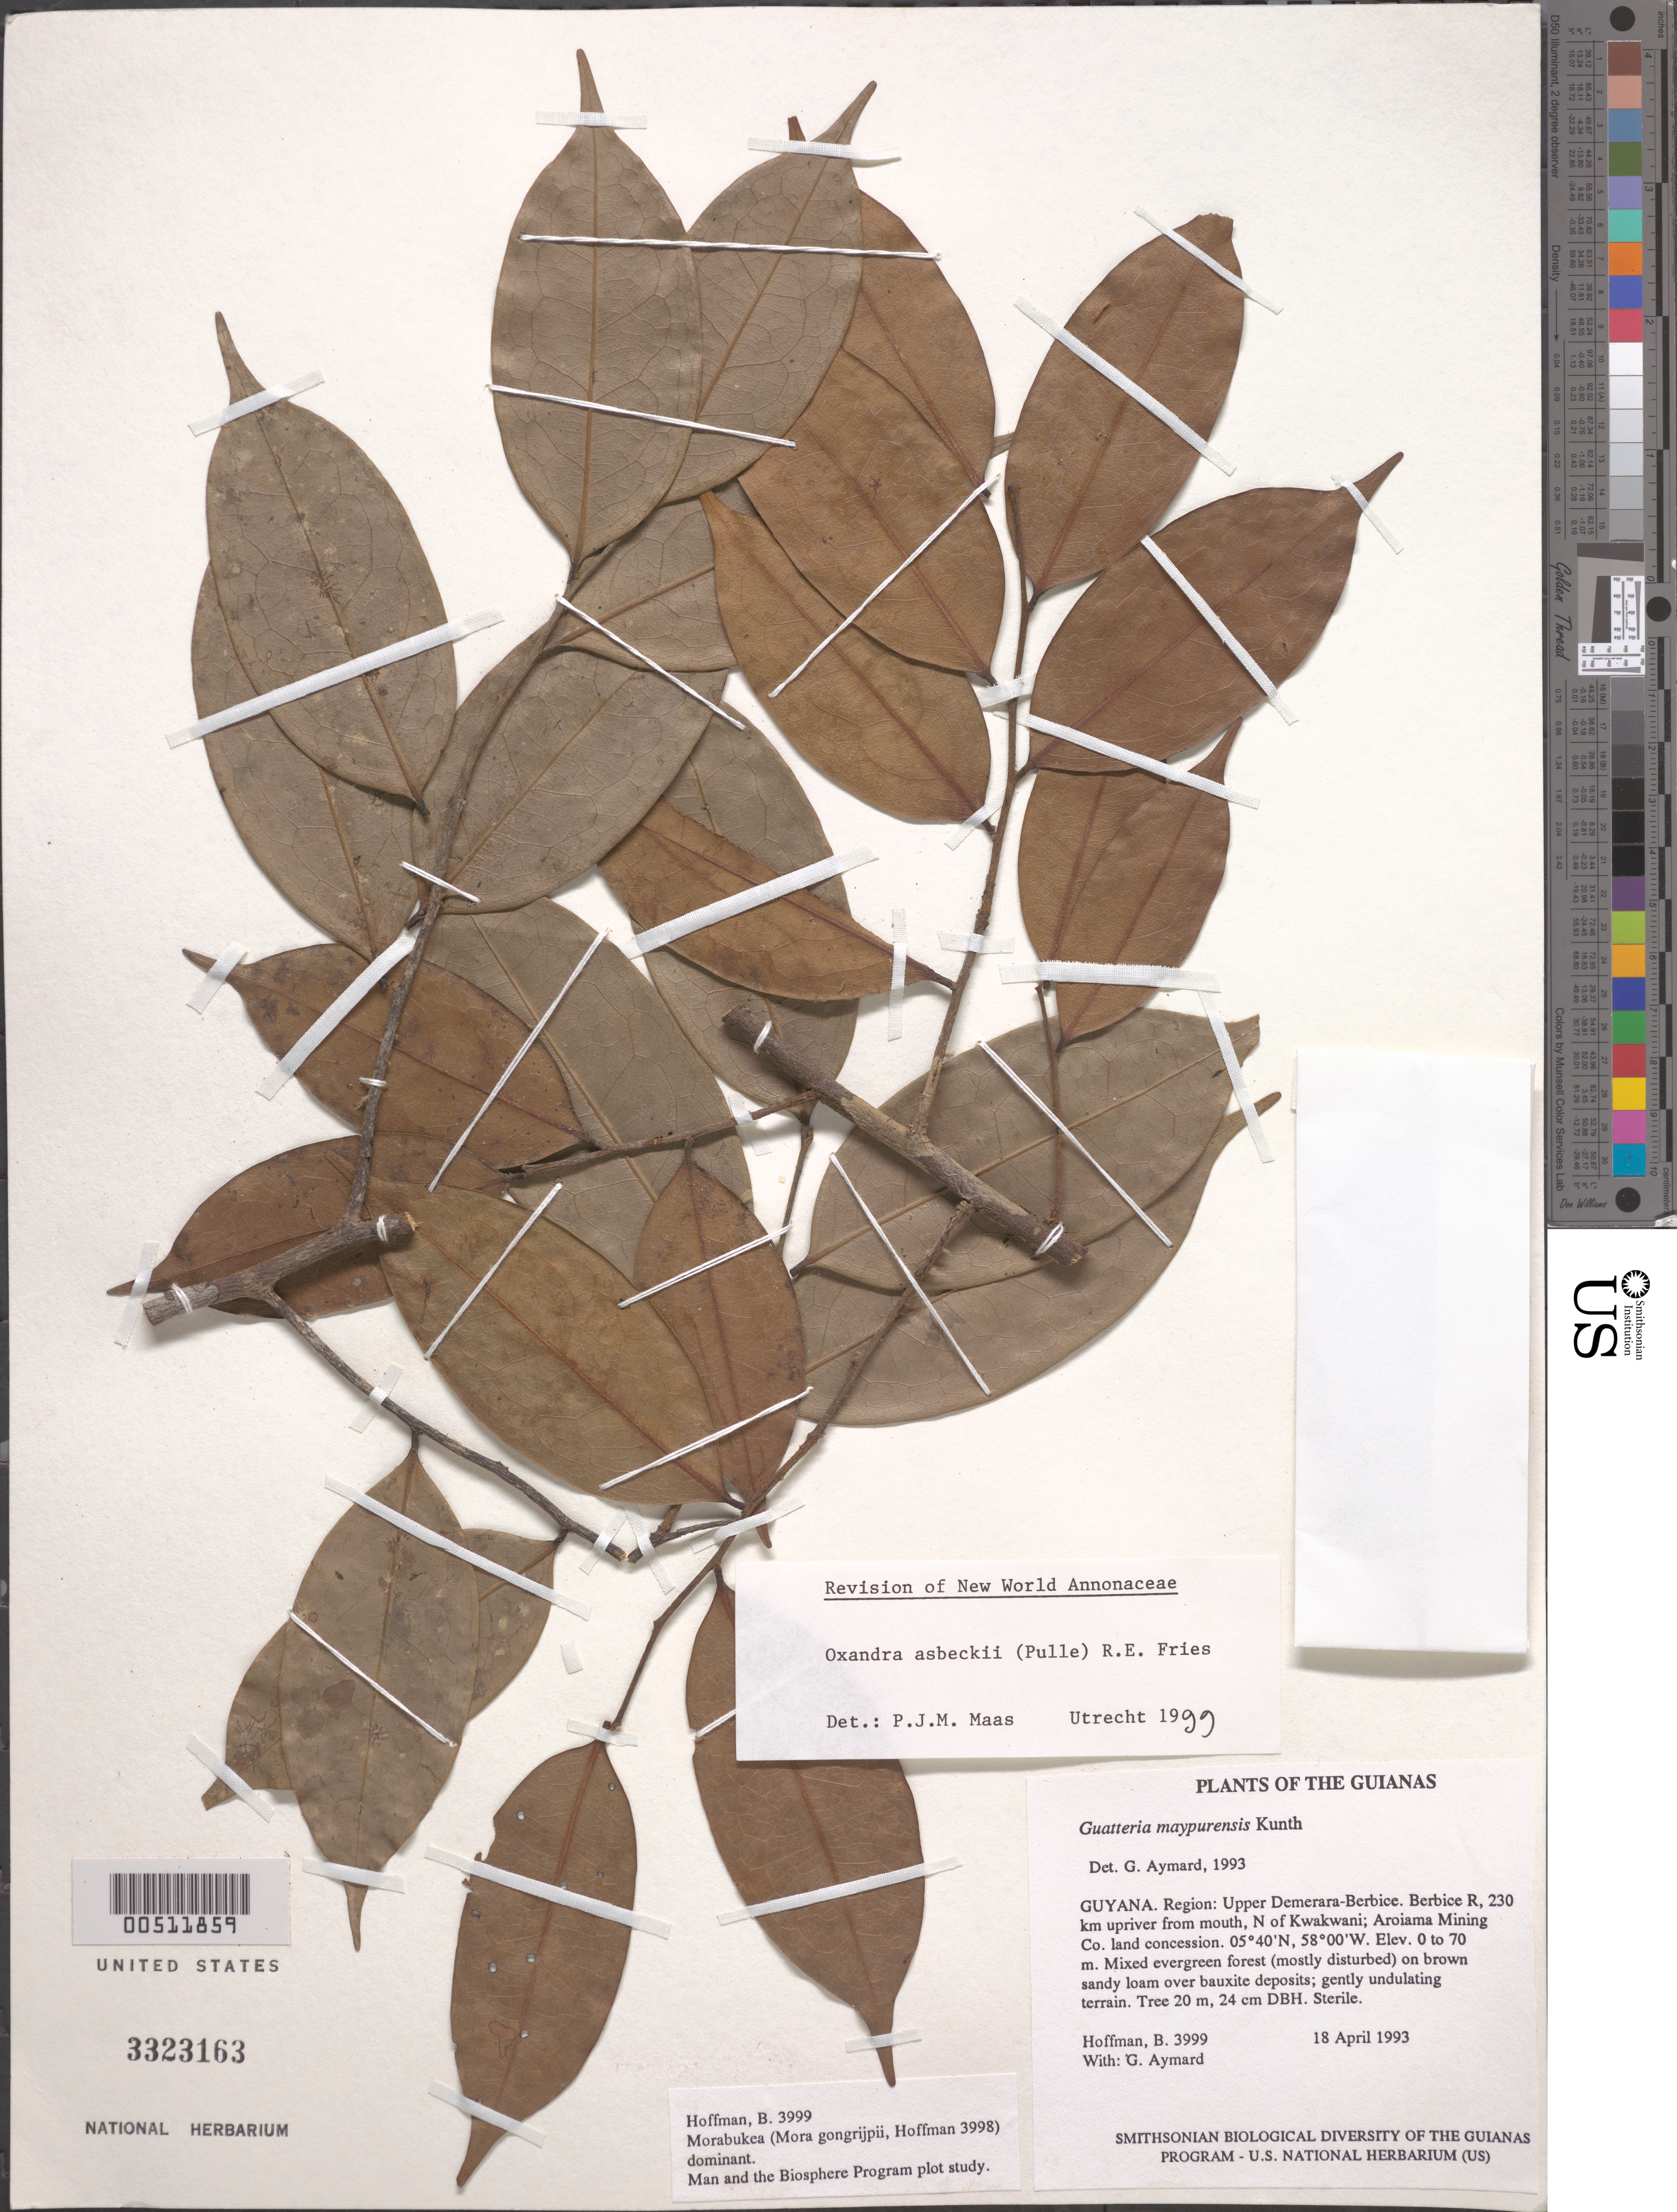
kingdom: Plantae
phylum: Tracheophyta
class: Magnoliopsida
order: Magnoliales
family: Annonaceae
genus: Oxandra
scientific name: Oxandra asbecki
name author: (Pulle) R.E. Fr.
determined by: Maas, Paul J. M.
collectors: B. Hoffman & G. A. Aymard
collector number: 3999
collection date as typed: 18 April 1993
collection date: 1993-04-18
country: Guyana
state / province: U. Demerara-Berbice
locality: Berbice River, 230 km upriver from mouth, N of Kwakwani; Aroiama Mining Co. land concession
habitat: Mixed evergreen forest (mostly disturbed) on brown sandy loam over bauxite deposits; gently undulating terrain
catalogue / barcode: US 3323163